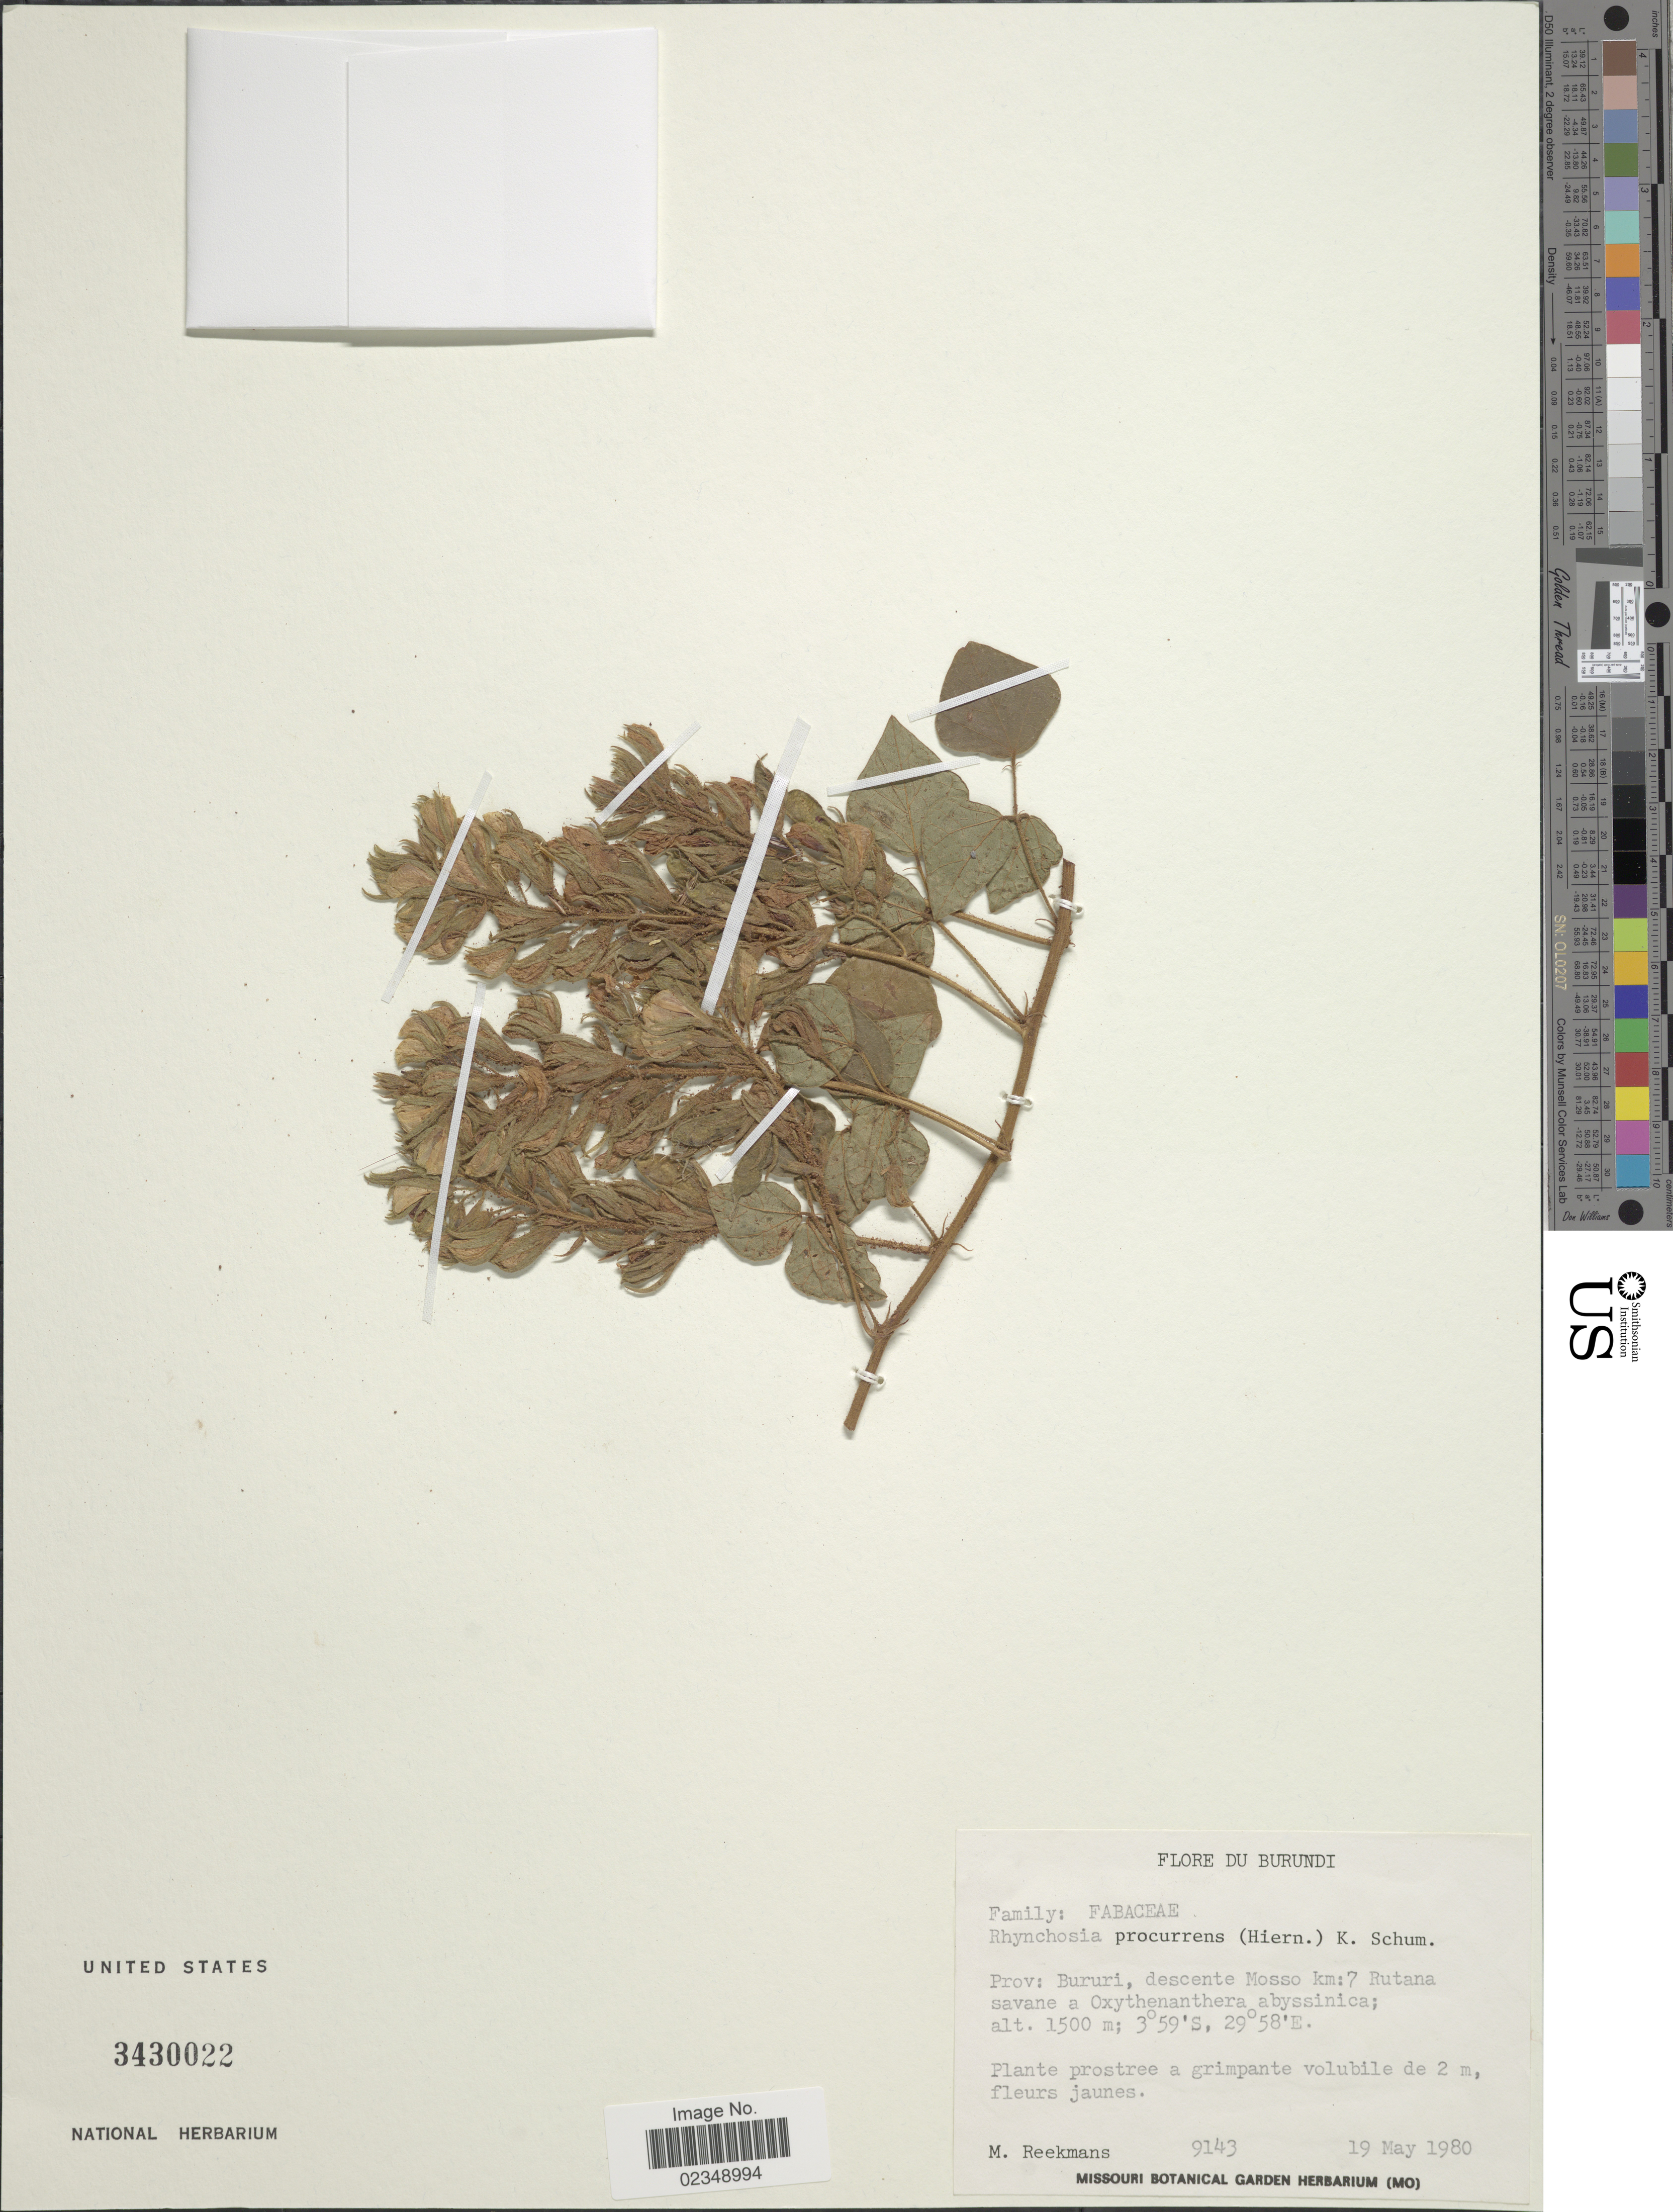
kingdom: Plantae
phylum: Tracheophyta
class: Magnoliopsida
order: Fabales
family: Fabaceae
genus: Rhynchosia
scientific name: Rhynchosia procurrens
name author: K. Schum.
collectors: M. Reekmans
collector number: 9143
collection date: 1980-05-19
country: Burundi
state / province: Bururi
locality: Descente Mosso km:7 Rutana savane a Oxythenantherea abyssinica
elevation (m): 1500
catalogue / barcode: US 3430022